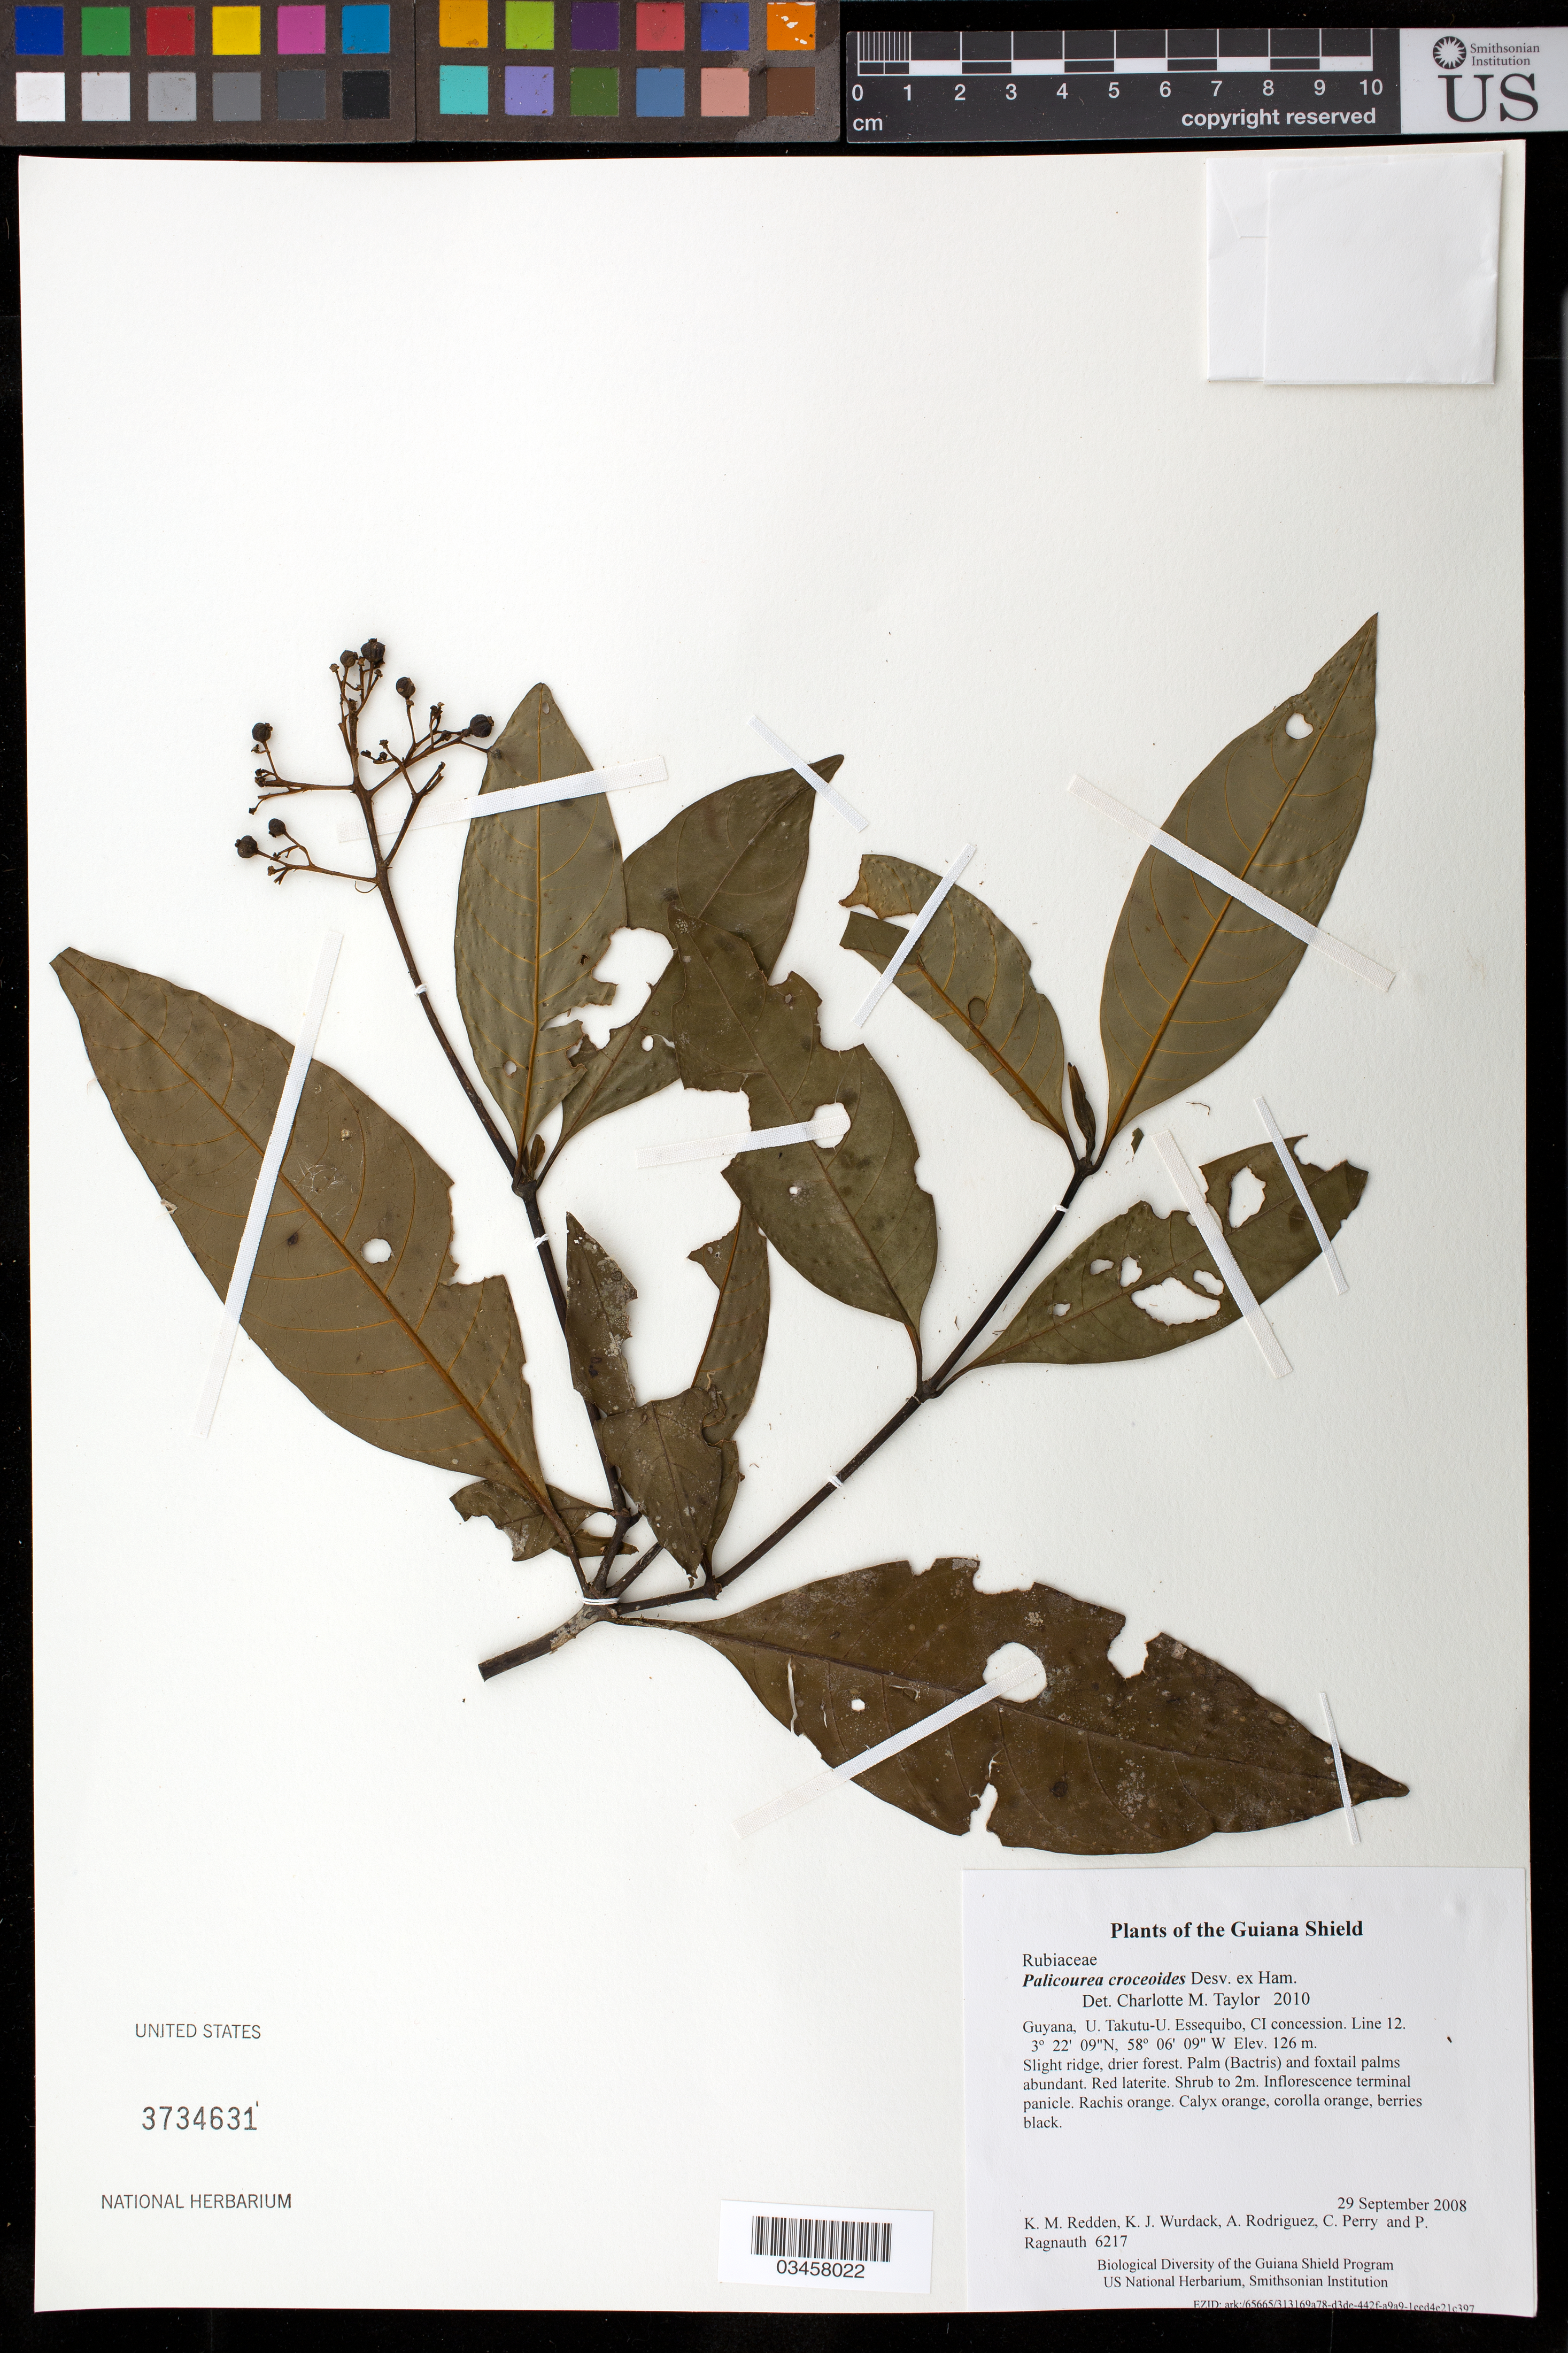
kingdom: Plantae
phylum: Tracheophyta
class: Magnoliopsida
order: Gentianales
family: Rubiaceae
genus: Palicourea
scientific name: Palicourea croceoides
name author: Desv. ex Ham.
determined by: Taylor, Charlotte M.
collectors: K. M. Redden, K. Wurdack, A. Rodriguez, C. Perry & P. Ragnauth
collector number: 6217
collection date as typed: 29 September 2008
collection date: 2008-09-29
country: Guyana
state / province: U. Takutu-U. Essequibo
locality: CI concession. Line 12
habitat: Slight ridge, drier forest. Palm (Bactris) and foxtail palms abundant. Red laterite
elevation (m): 126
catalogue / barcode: US 3734631